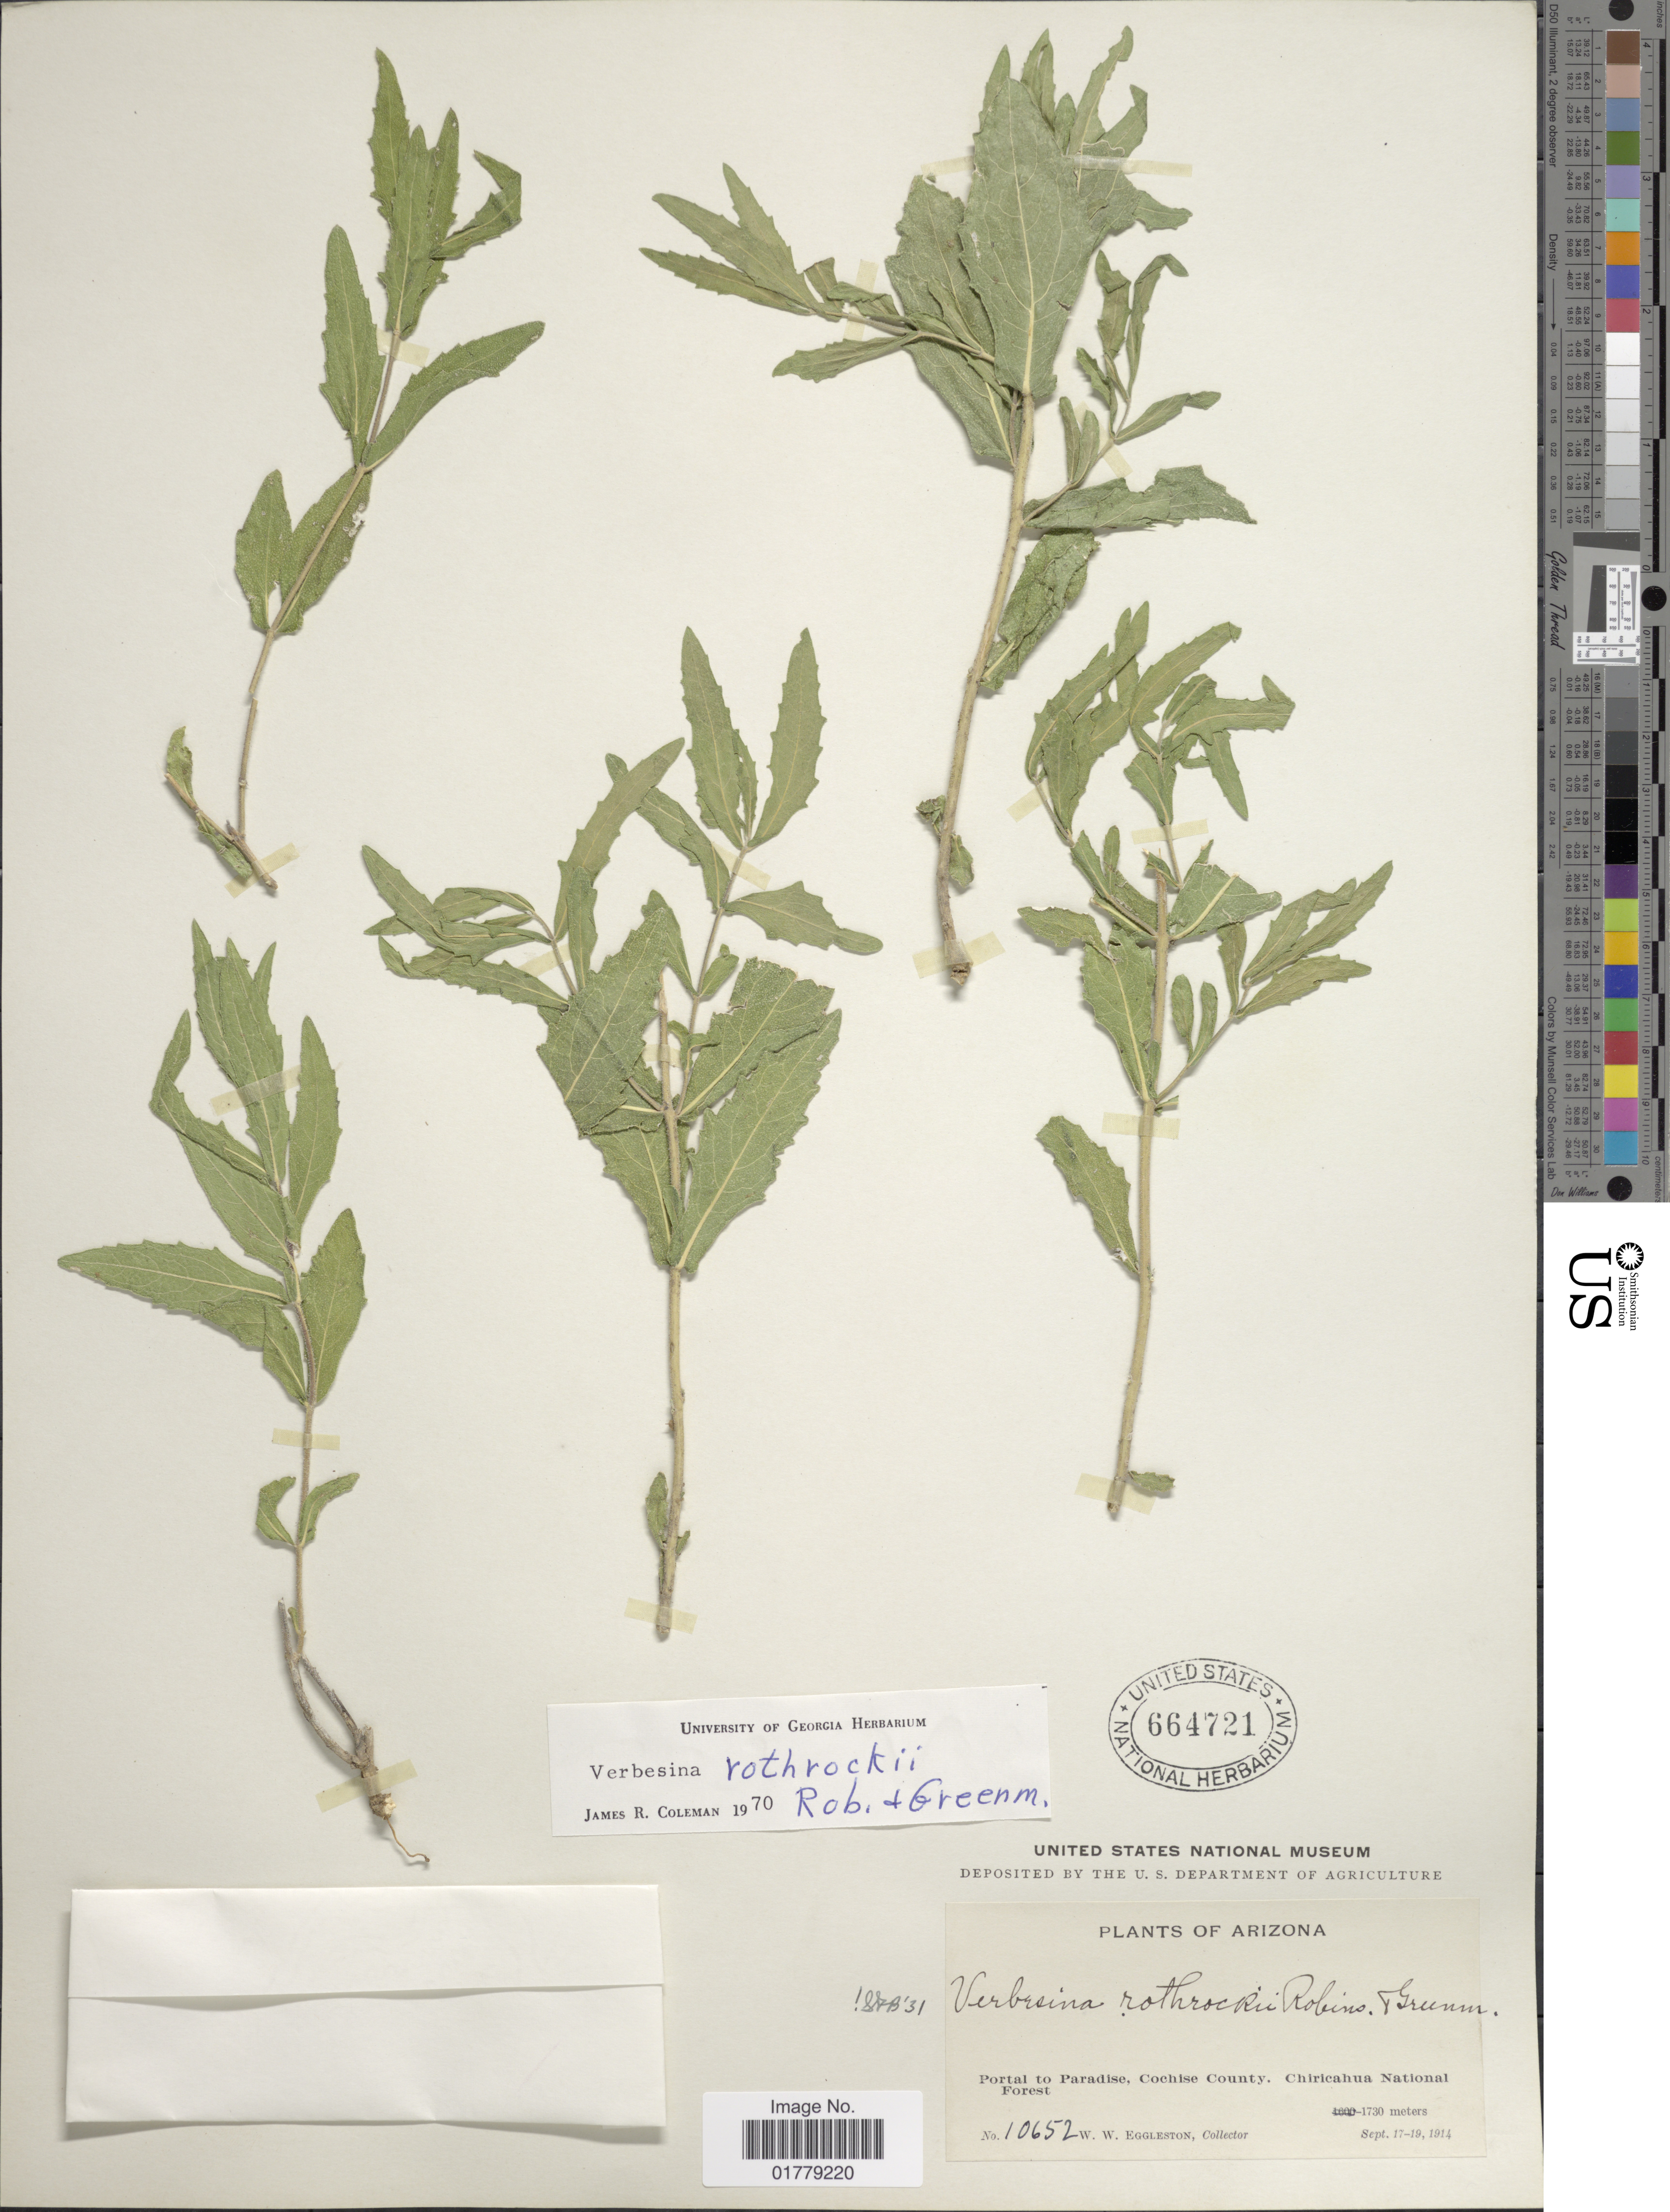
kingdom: Plantae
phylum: Tracheophyta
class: Magnoliopsida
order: Asterales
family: Asteraceae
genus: Verbesina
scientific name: Verbesina rothrockii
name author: B.L. Rob. & Greenm.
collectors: W. W. Eggleston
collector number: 10652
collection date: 1914-09-17/1914-09-19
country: United States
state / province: Arizona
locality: Portal to Paradise, Cochise County, Chiricahua National Forest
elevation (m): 1730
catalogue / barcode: US 664721